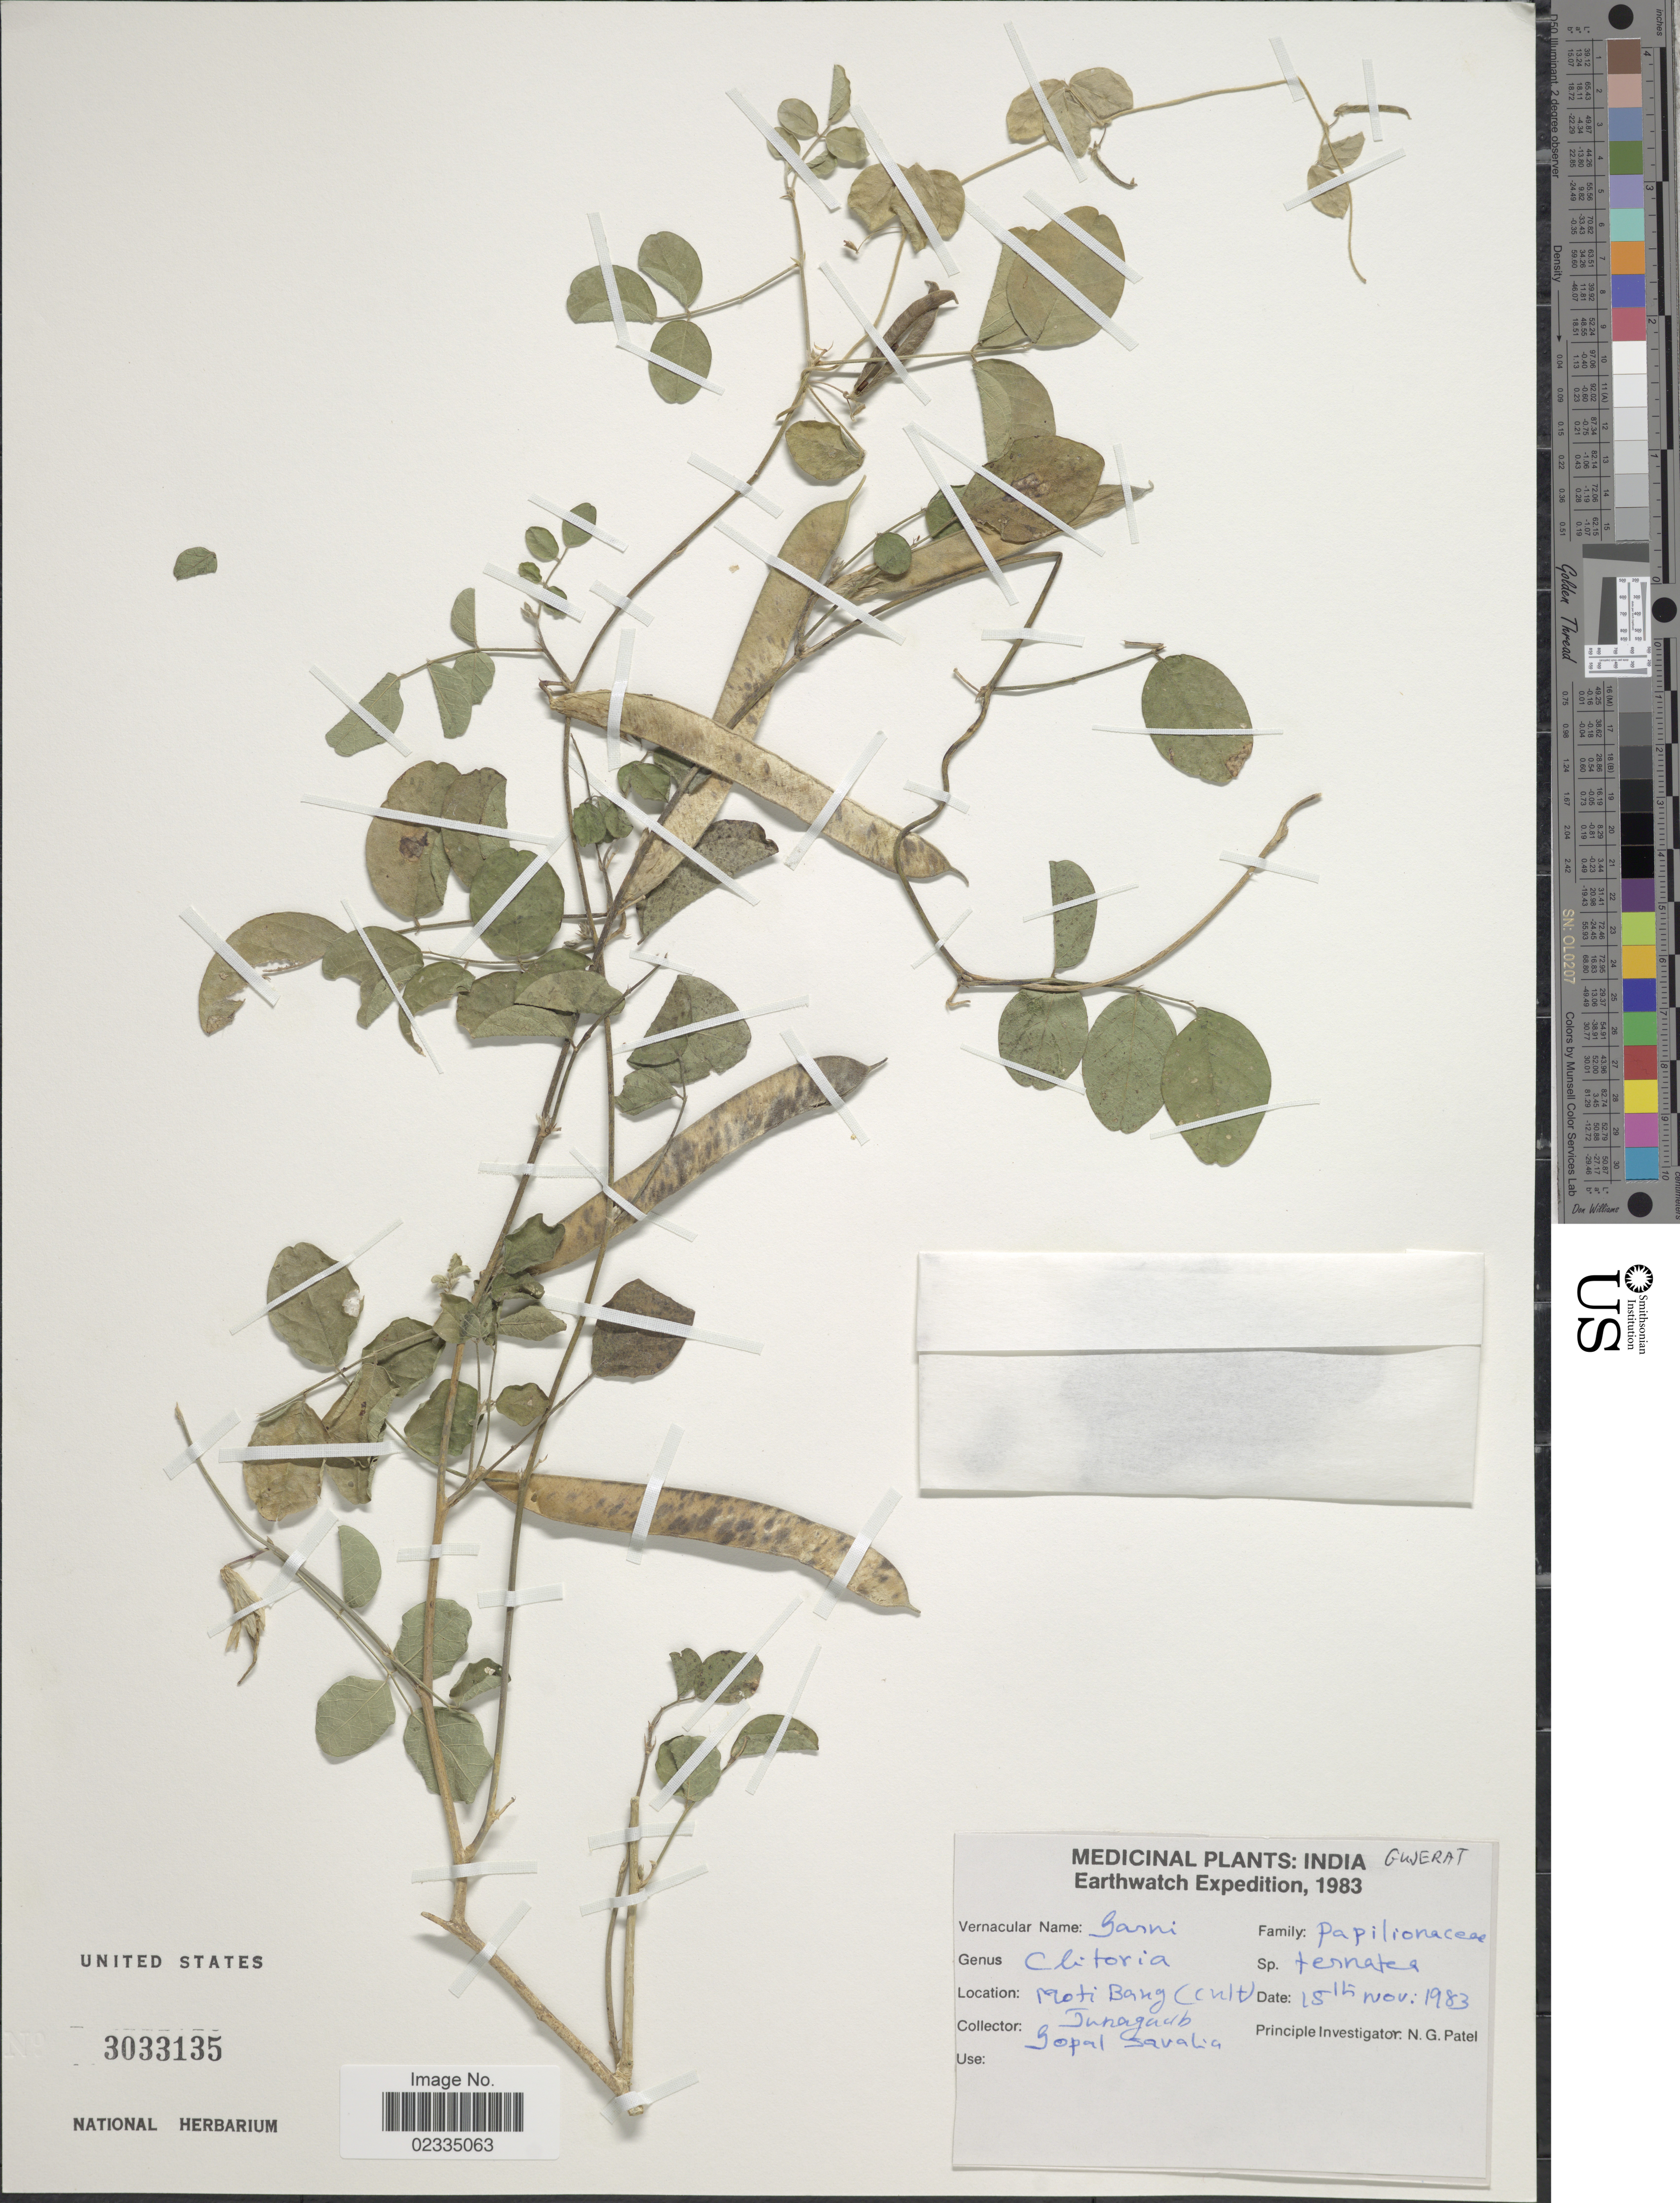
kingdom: Plantae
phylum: Tracheophyta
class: Magnoliopsida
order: Fabales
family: Fabaceae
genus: Clitoria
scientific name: Clitoria ternatea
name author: L.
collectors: G. Savalia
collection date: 1983-11-18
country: India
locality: Moti Bang (cult) Junagaab [interpreted]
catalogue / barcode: US 3033135